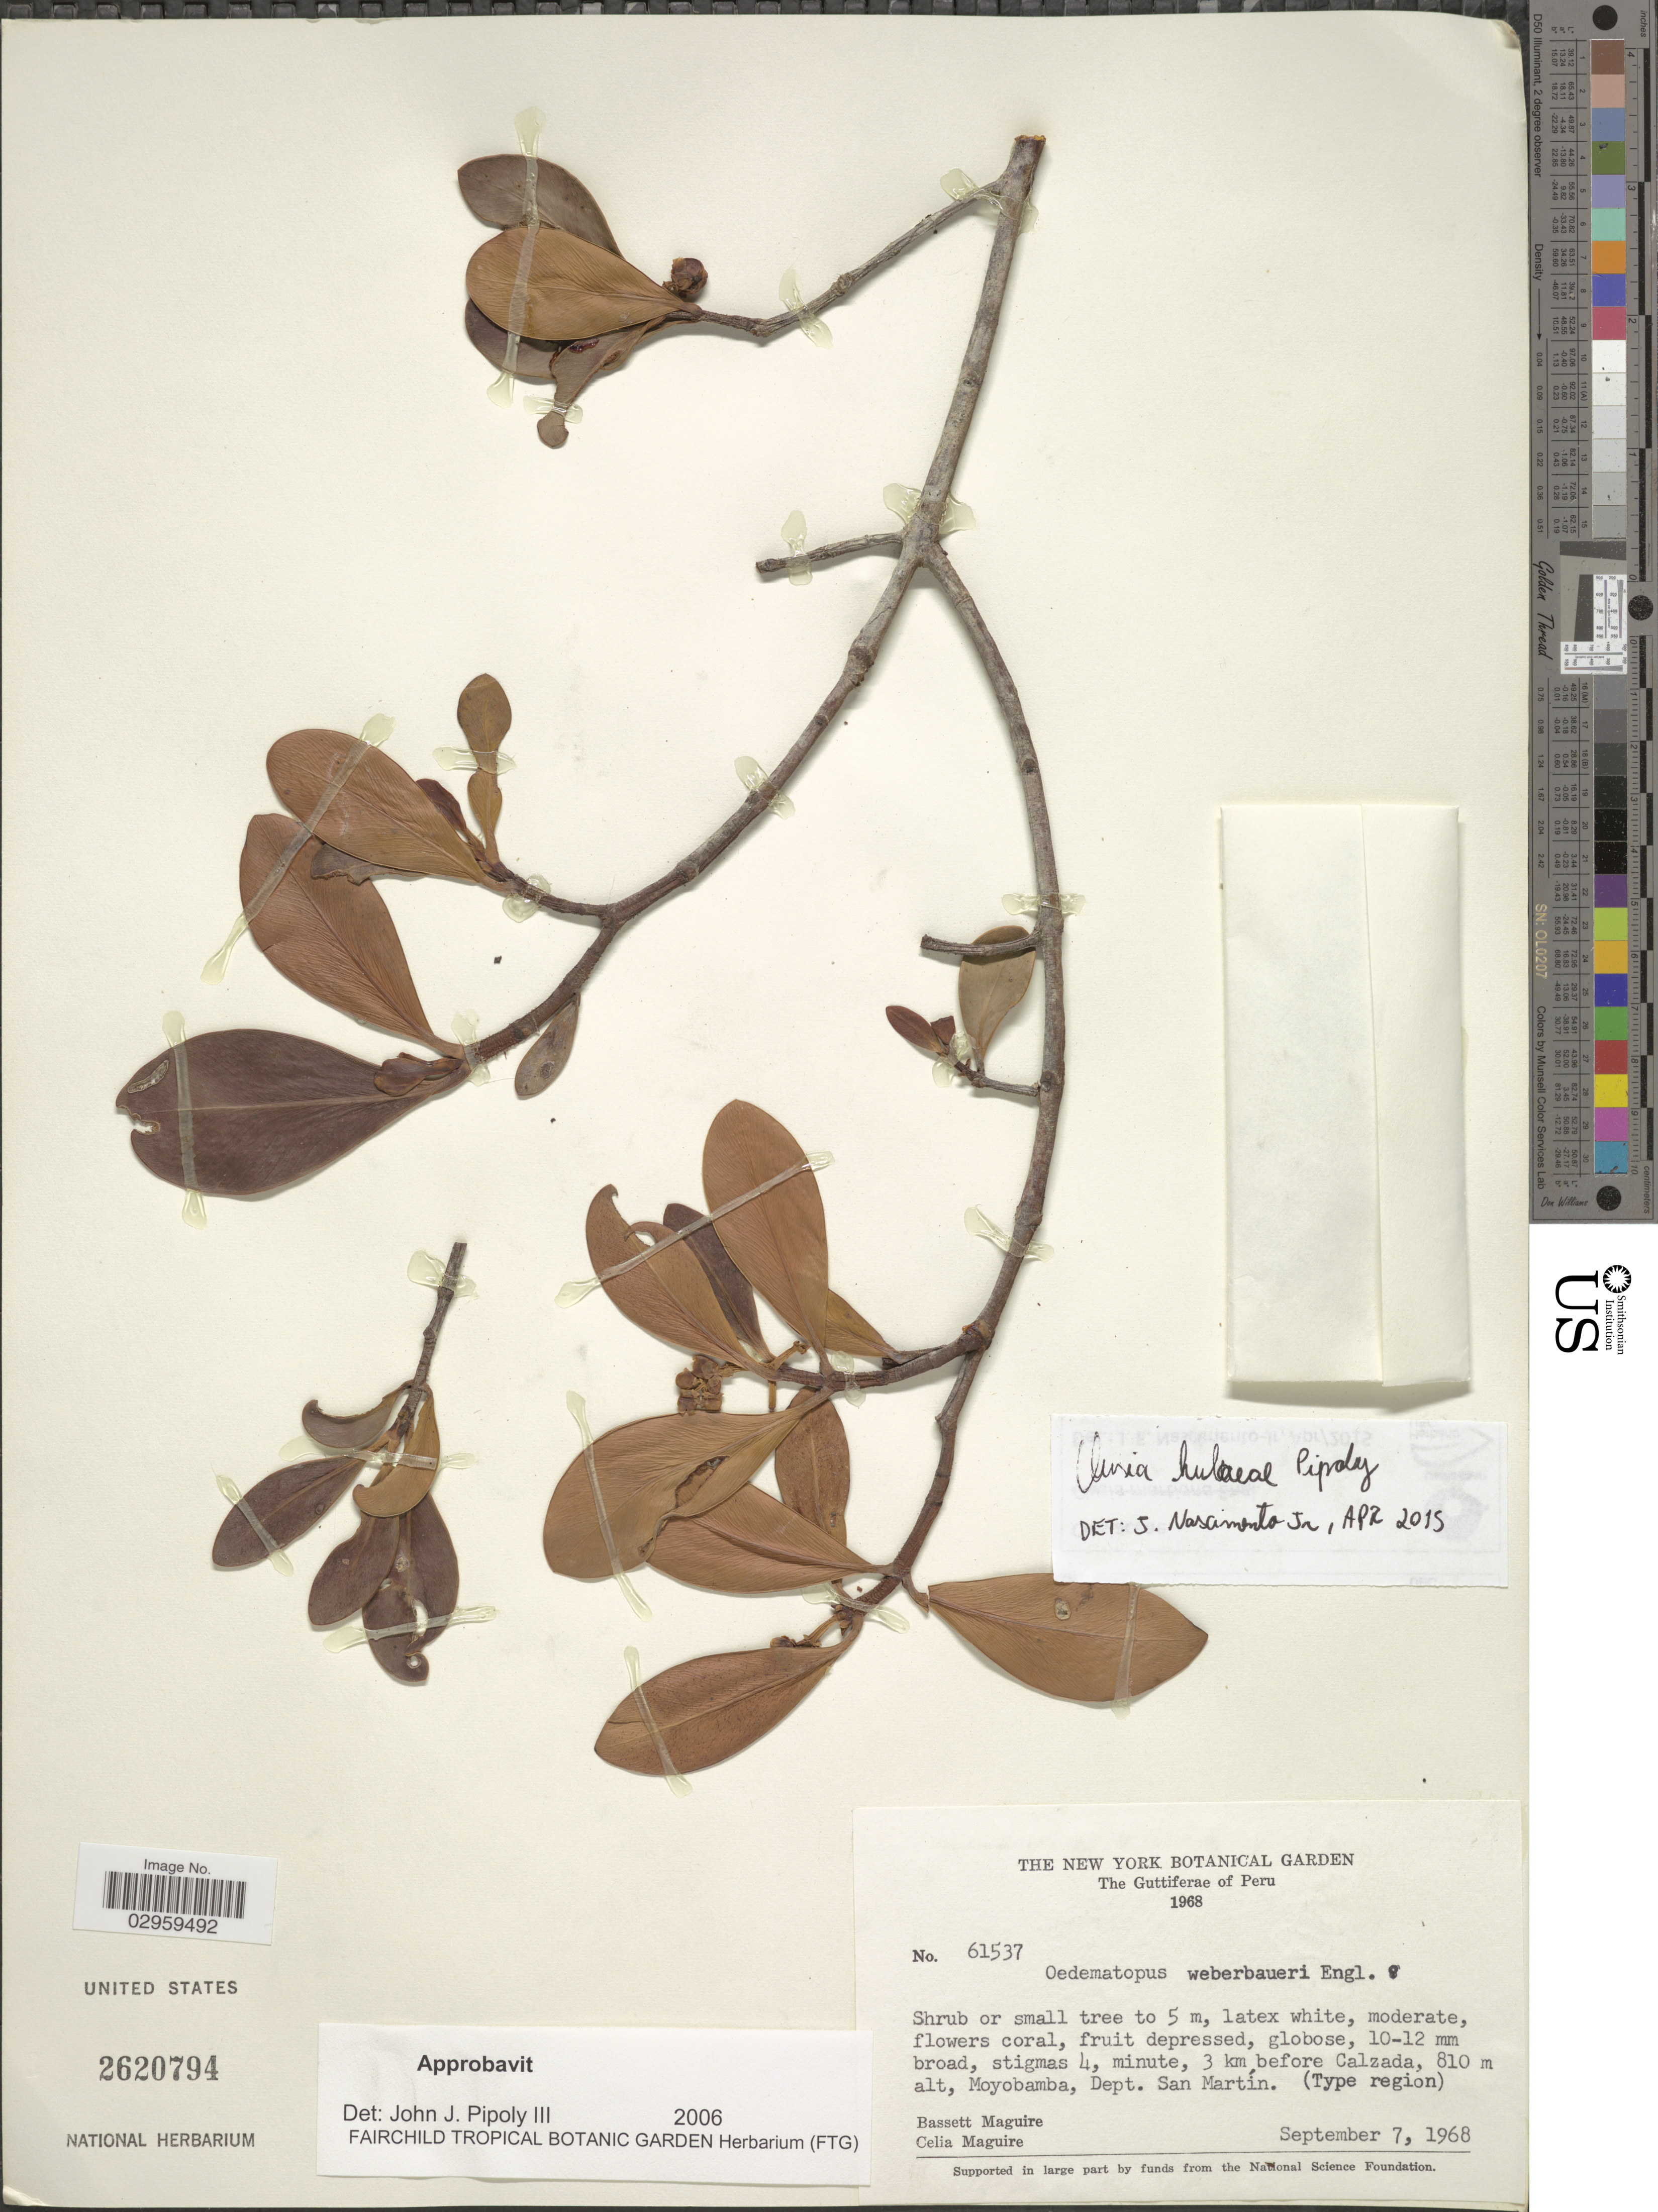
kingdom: Plantae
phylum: Tracheophyta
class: Magnoliopsida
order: Malpighiales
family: Clusiaceae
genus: Clusia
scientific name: Clusia duidae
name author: Gleason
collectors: B. Maguire & C. K. Maguire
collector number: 61537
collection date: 1968-09-07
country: Peru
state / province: San Martín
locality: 3 km before Calzada, Moyombamba, Dept. San Martín.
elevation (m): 810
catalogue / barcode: US 2620794